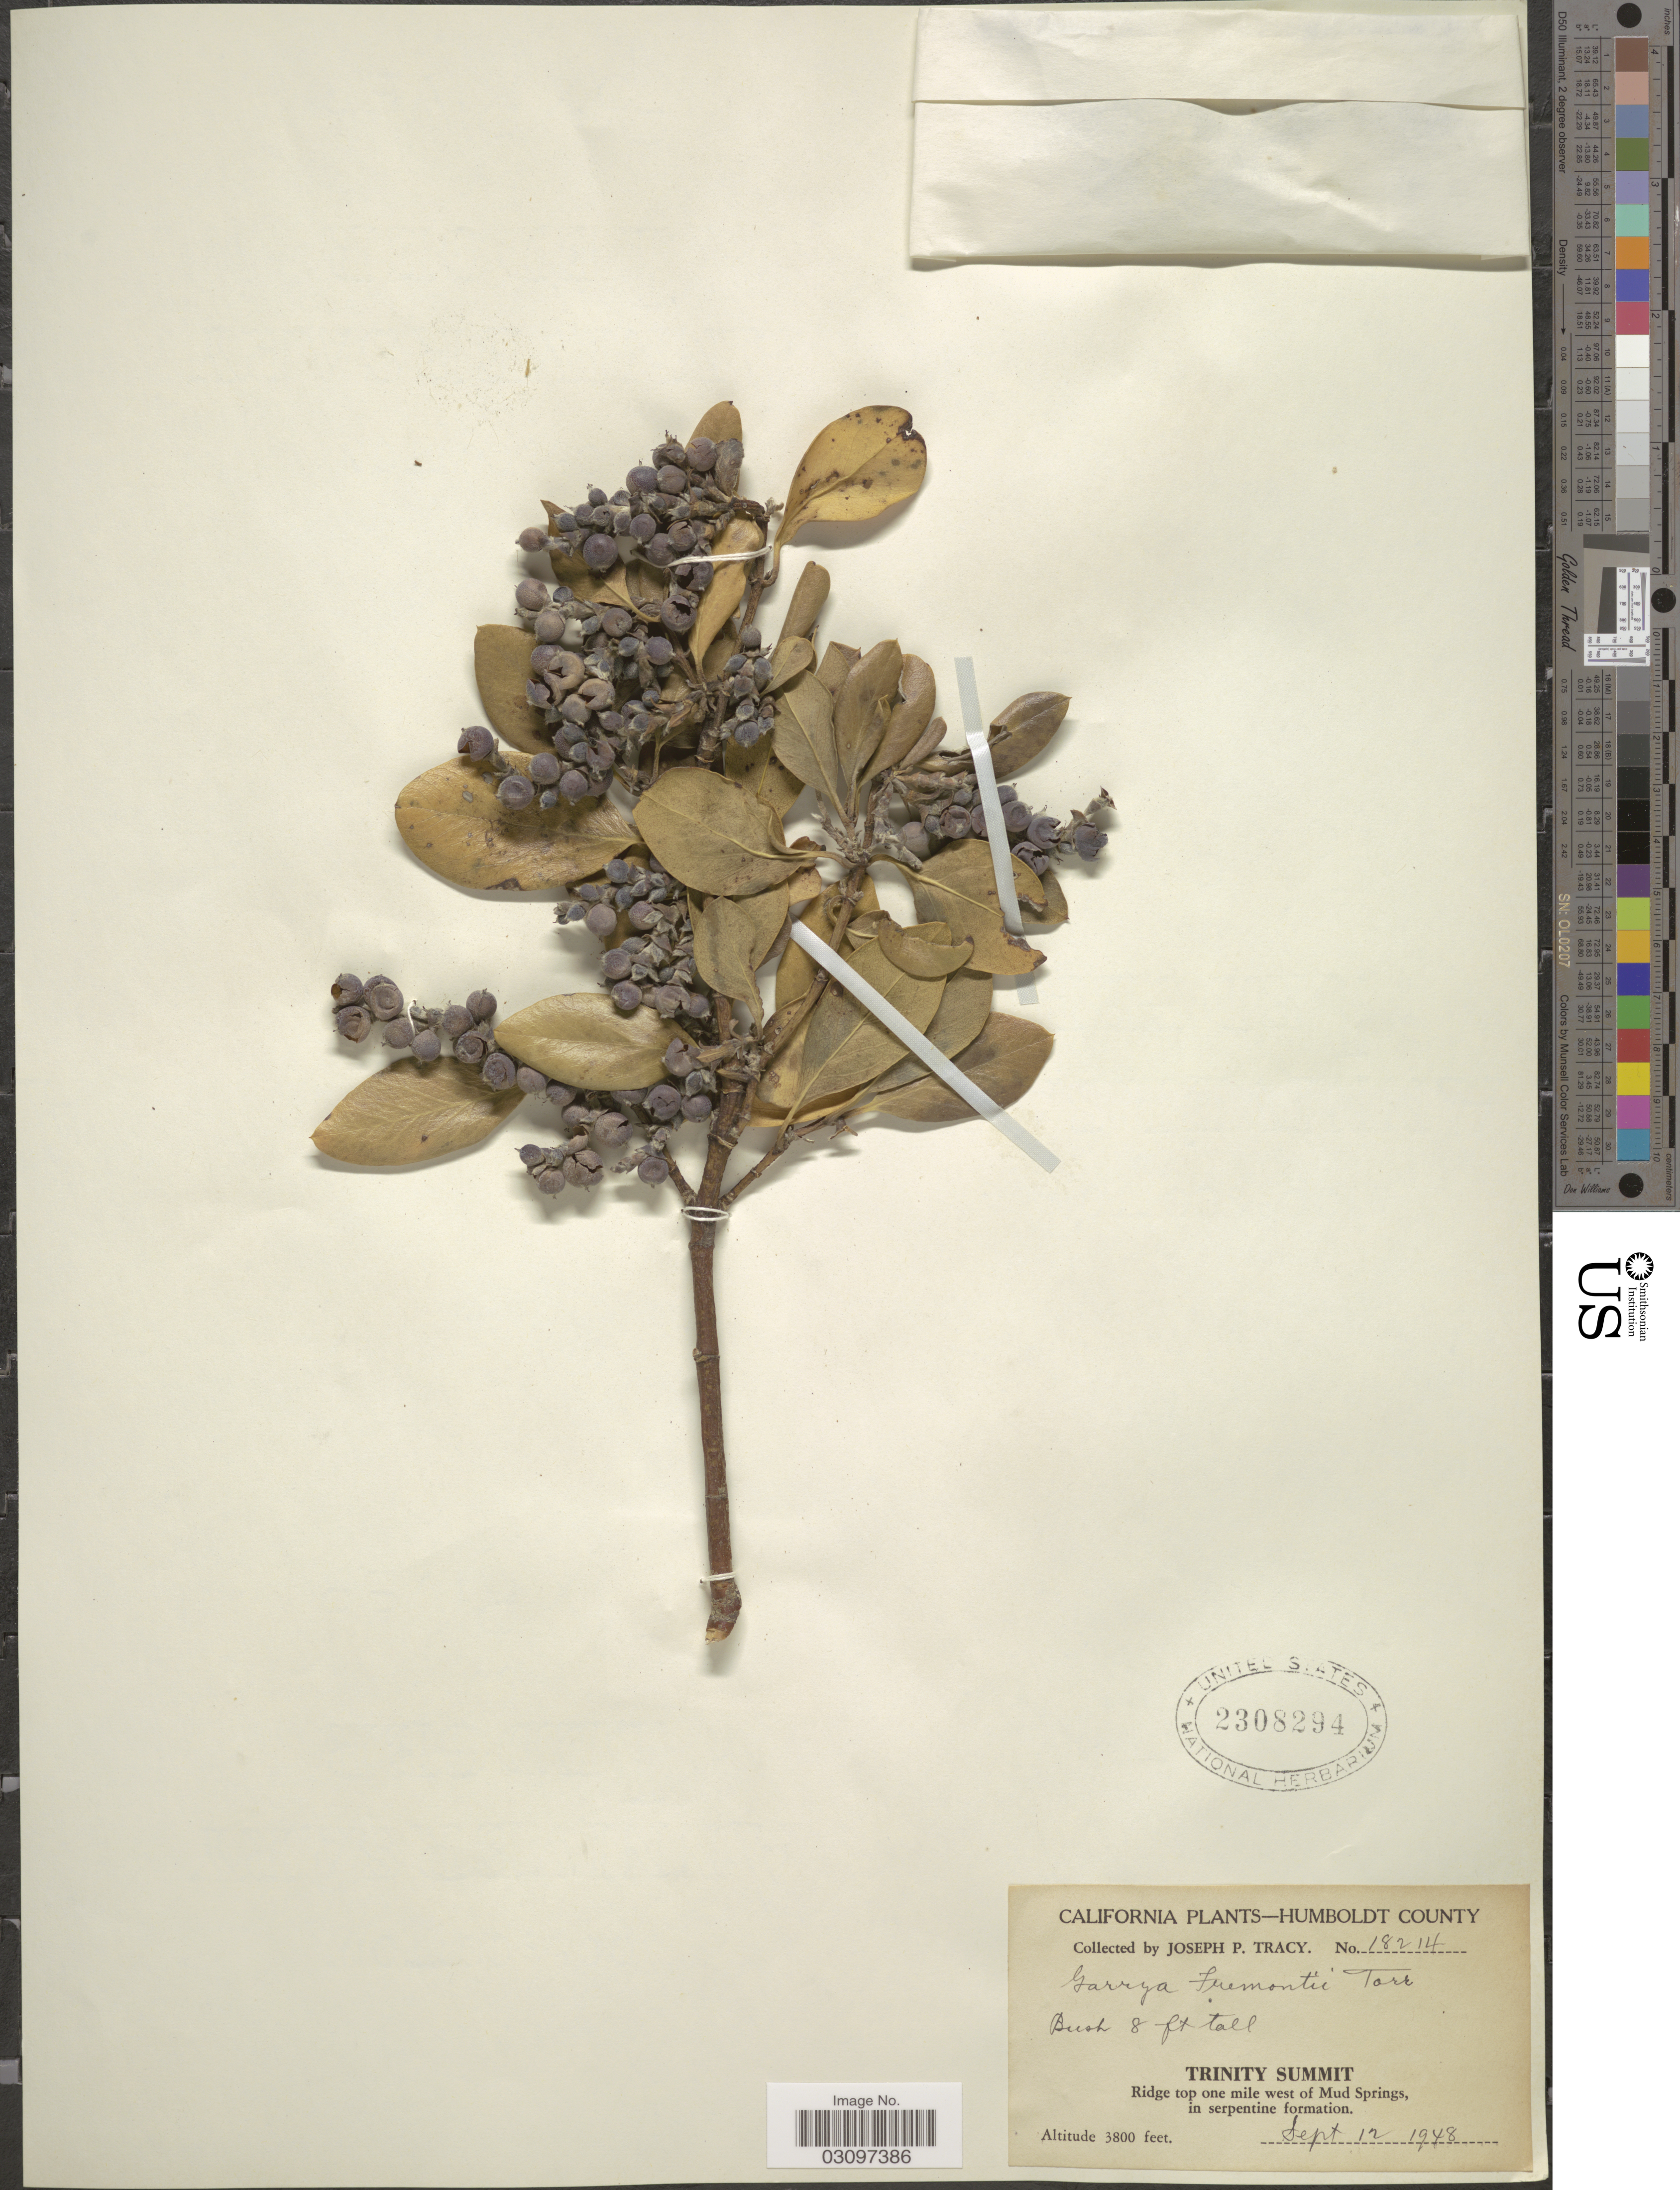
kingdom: Plantae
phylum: Tracheophyta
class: Magnoliopsida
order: Garryales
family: Garryaceae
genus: Garrya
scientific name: Garrya fremontii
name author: Torr.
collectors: J. Tracy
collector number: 18214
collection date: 1948-09-12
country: United States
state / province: California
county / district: Humboldt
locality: Humboldt County. Trinity Summit. Ridge top one mile west of Mud Springs, in serpentine formation.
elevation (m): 1158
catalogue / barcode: US 2308294